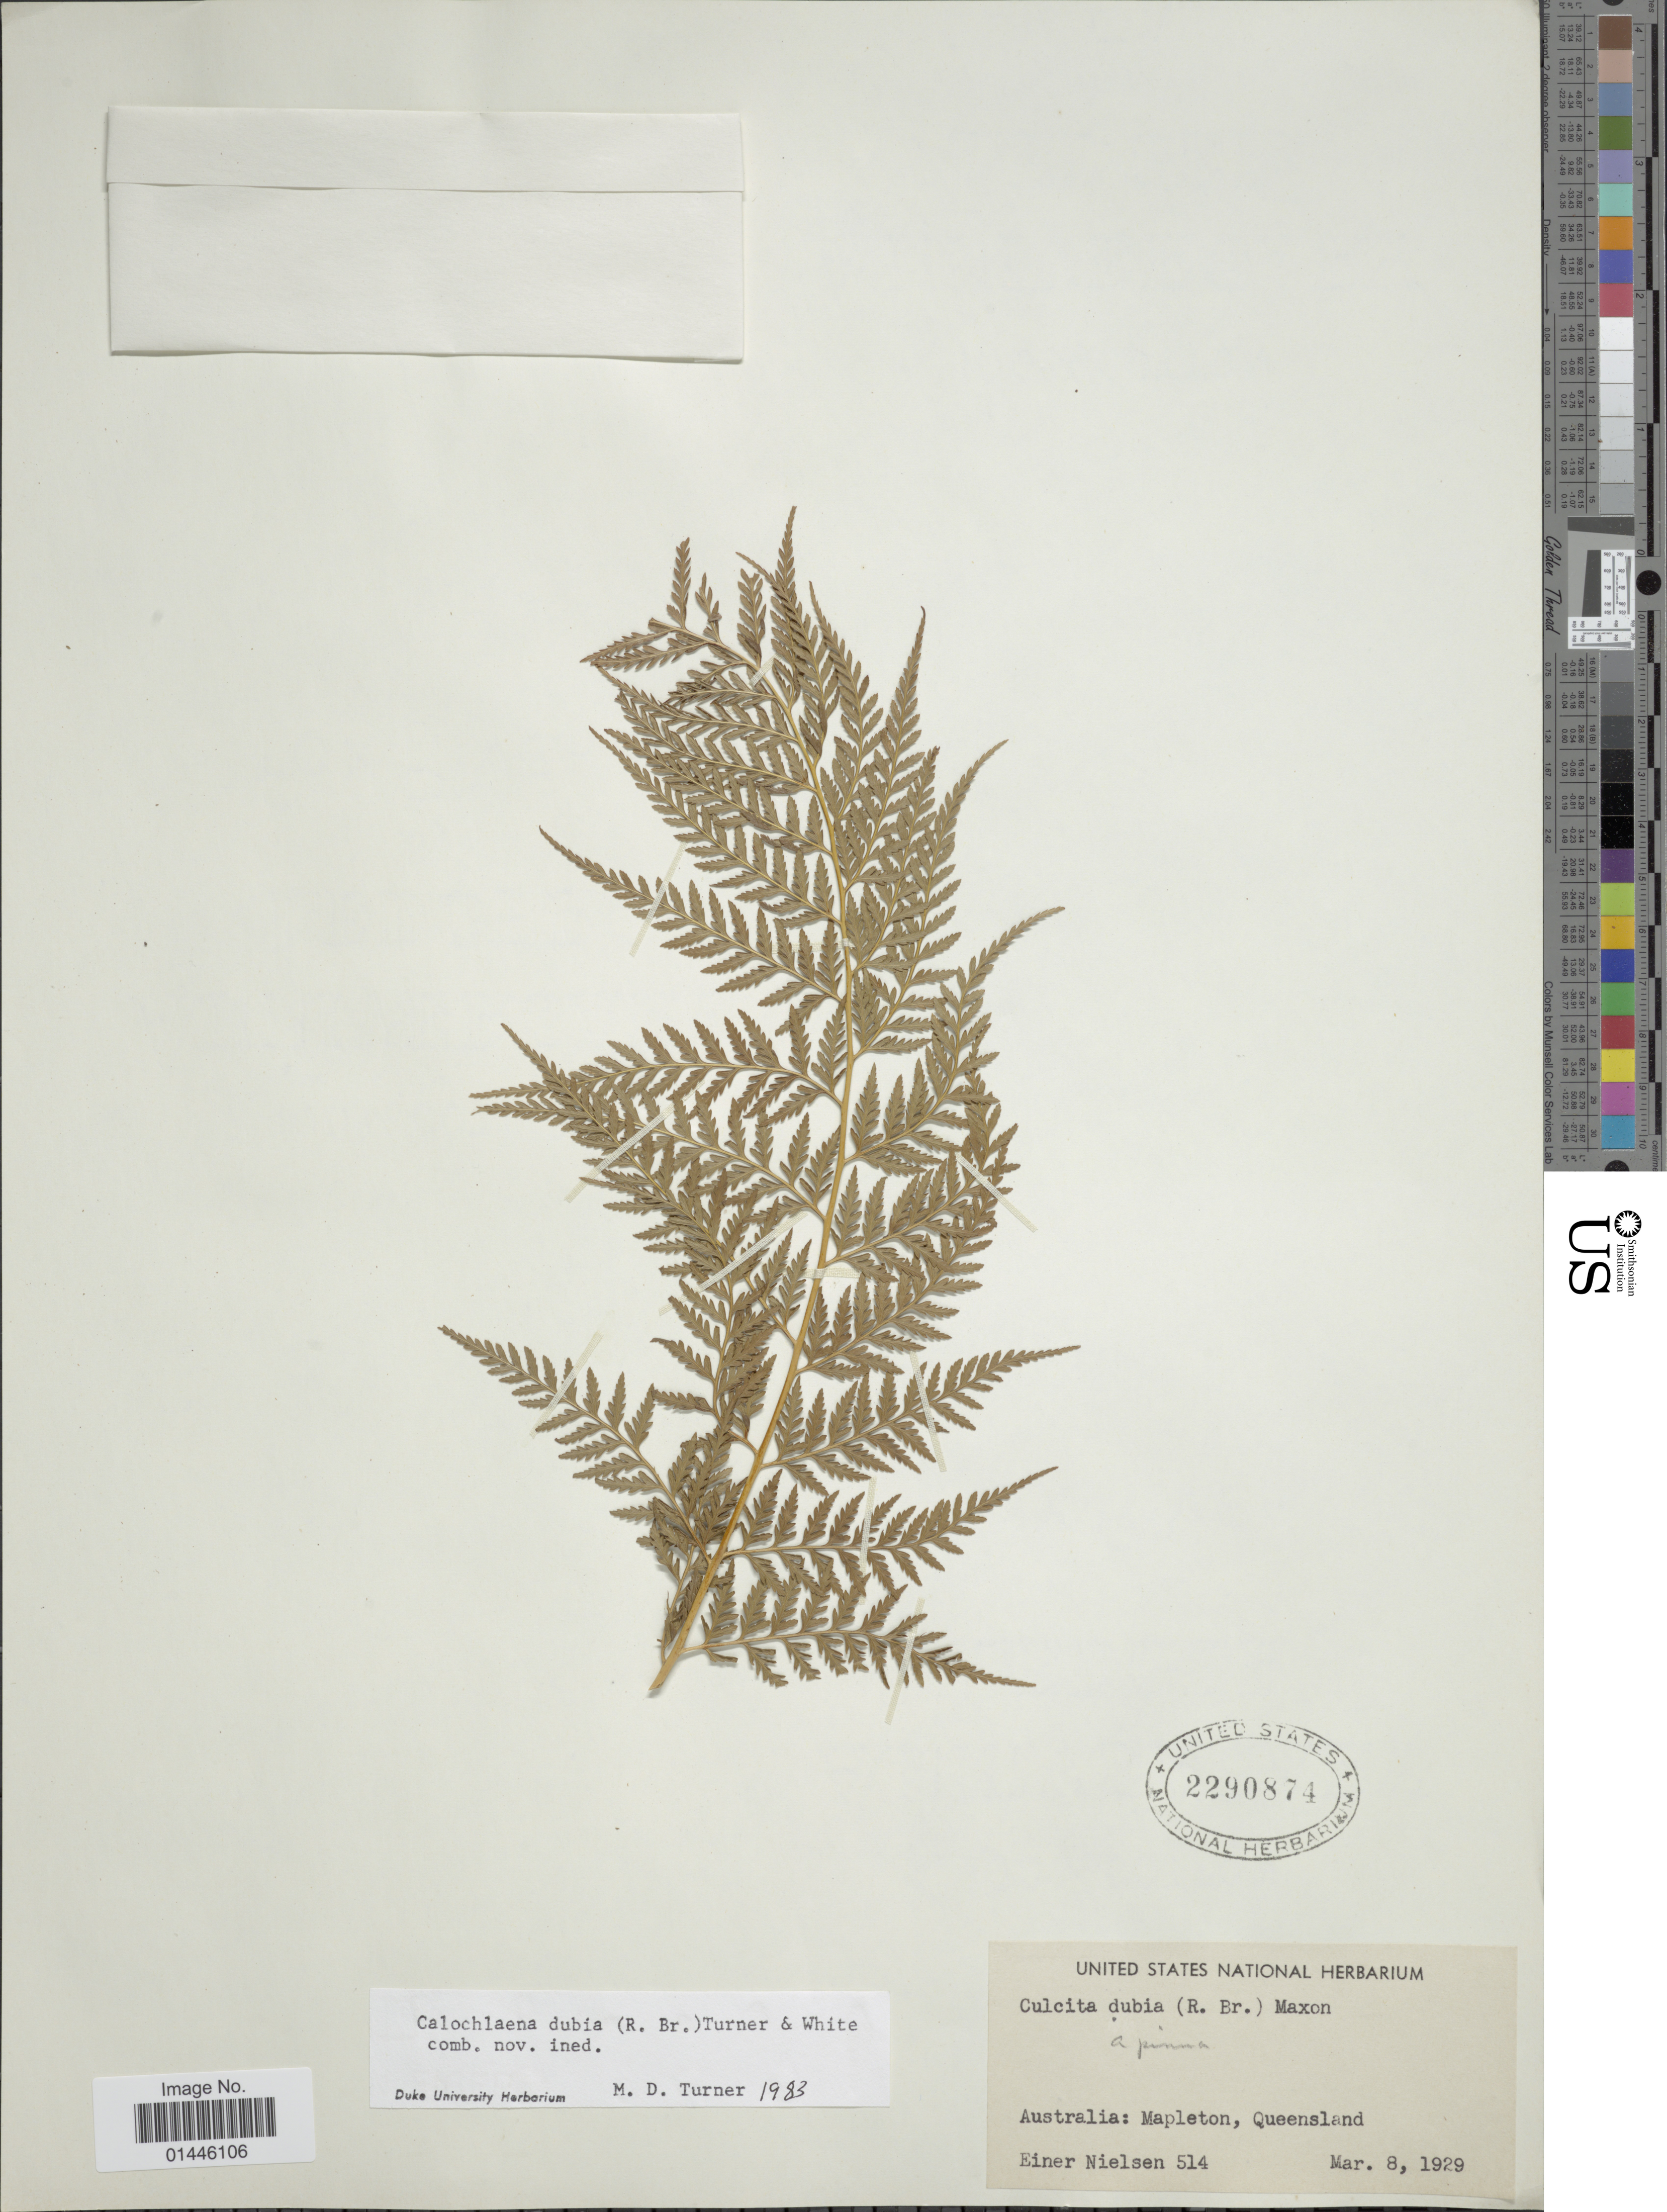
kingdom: Plantae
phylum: Tracheophyta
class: Polypodiopsida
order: Cyatheales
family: Dicksoniaceae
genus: Calochlaena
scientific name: Calochlaena dubia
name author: (R. Br.) M.D. Turner & R.A. White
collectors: E. Nielsen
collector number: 514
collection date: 1929-03-08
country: Australia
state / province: Queensland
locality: Mapleton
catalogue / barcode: US 2290874